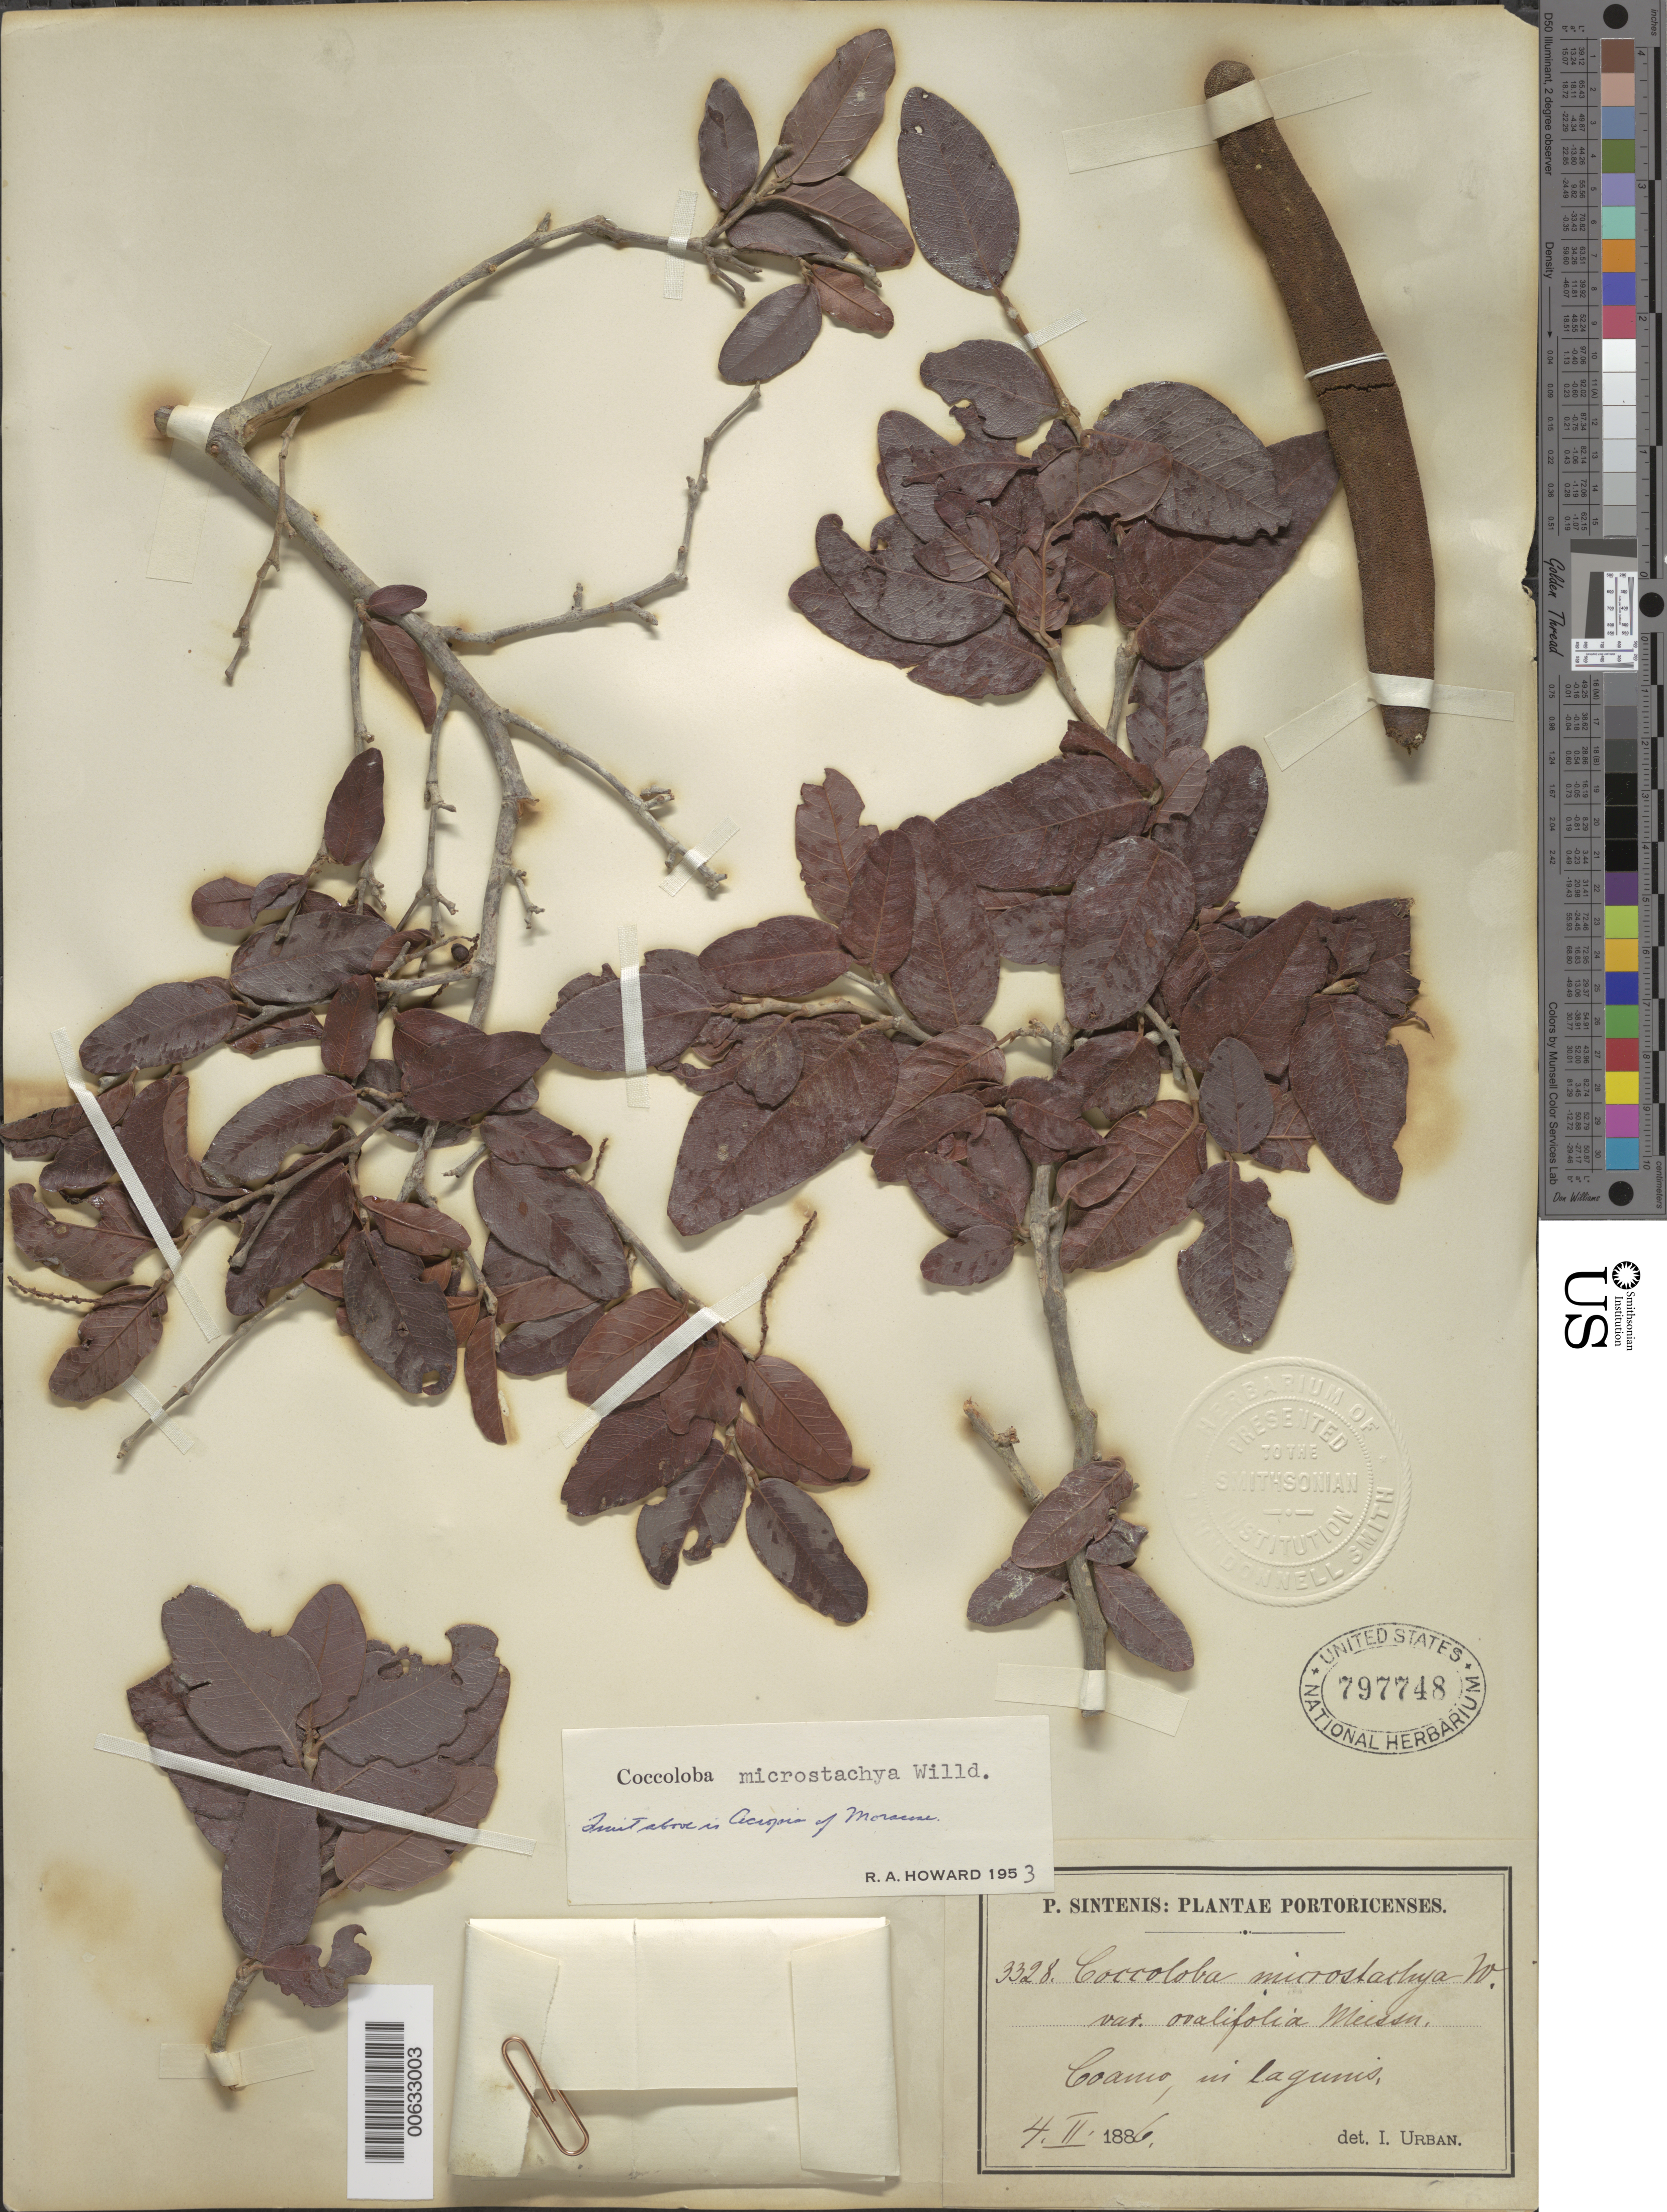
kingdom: Plantae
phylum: Tracheophyta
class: Magnoliopsida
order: Caryophyllales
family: Polygonaceae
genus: Coccoloba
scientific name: Coccoloba microstachya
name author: Willd.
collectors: P. Sintenis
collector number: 3328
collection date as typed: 04 Feb 1886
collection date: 1886-02-04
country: Puerto Rico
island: Greater Antilles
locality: Coamo, in lagunis.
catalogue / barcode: US 797748